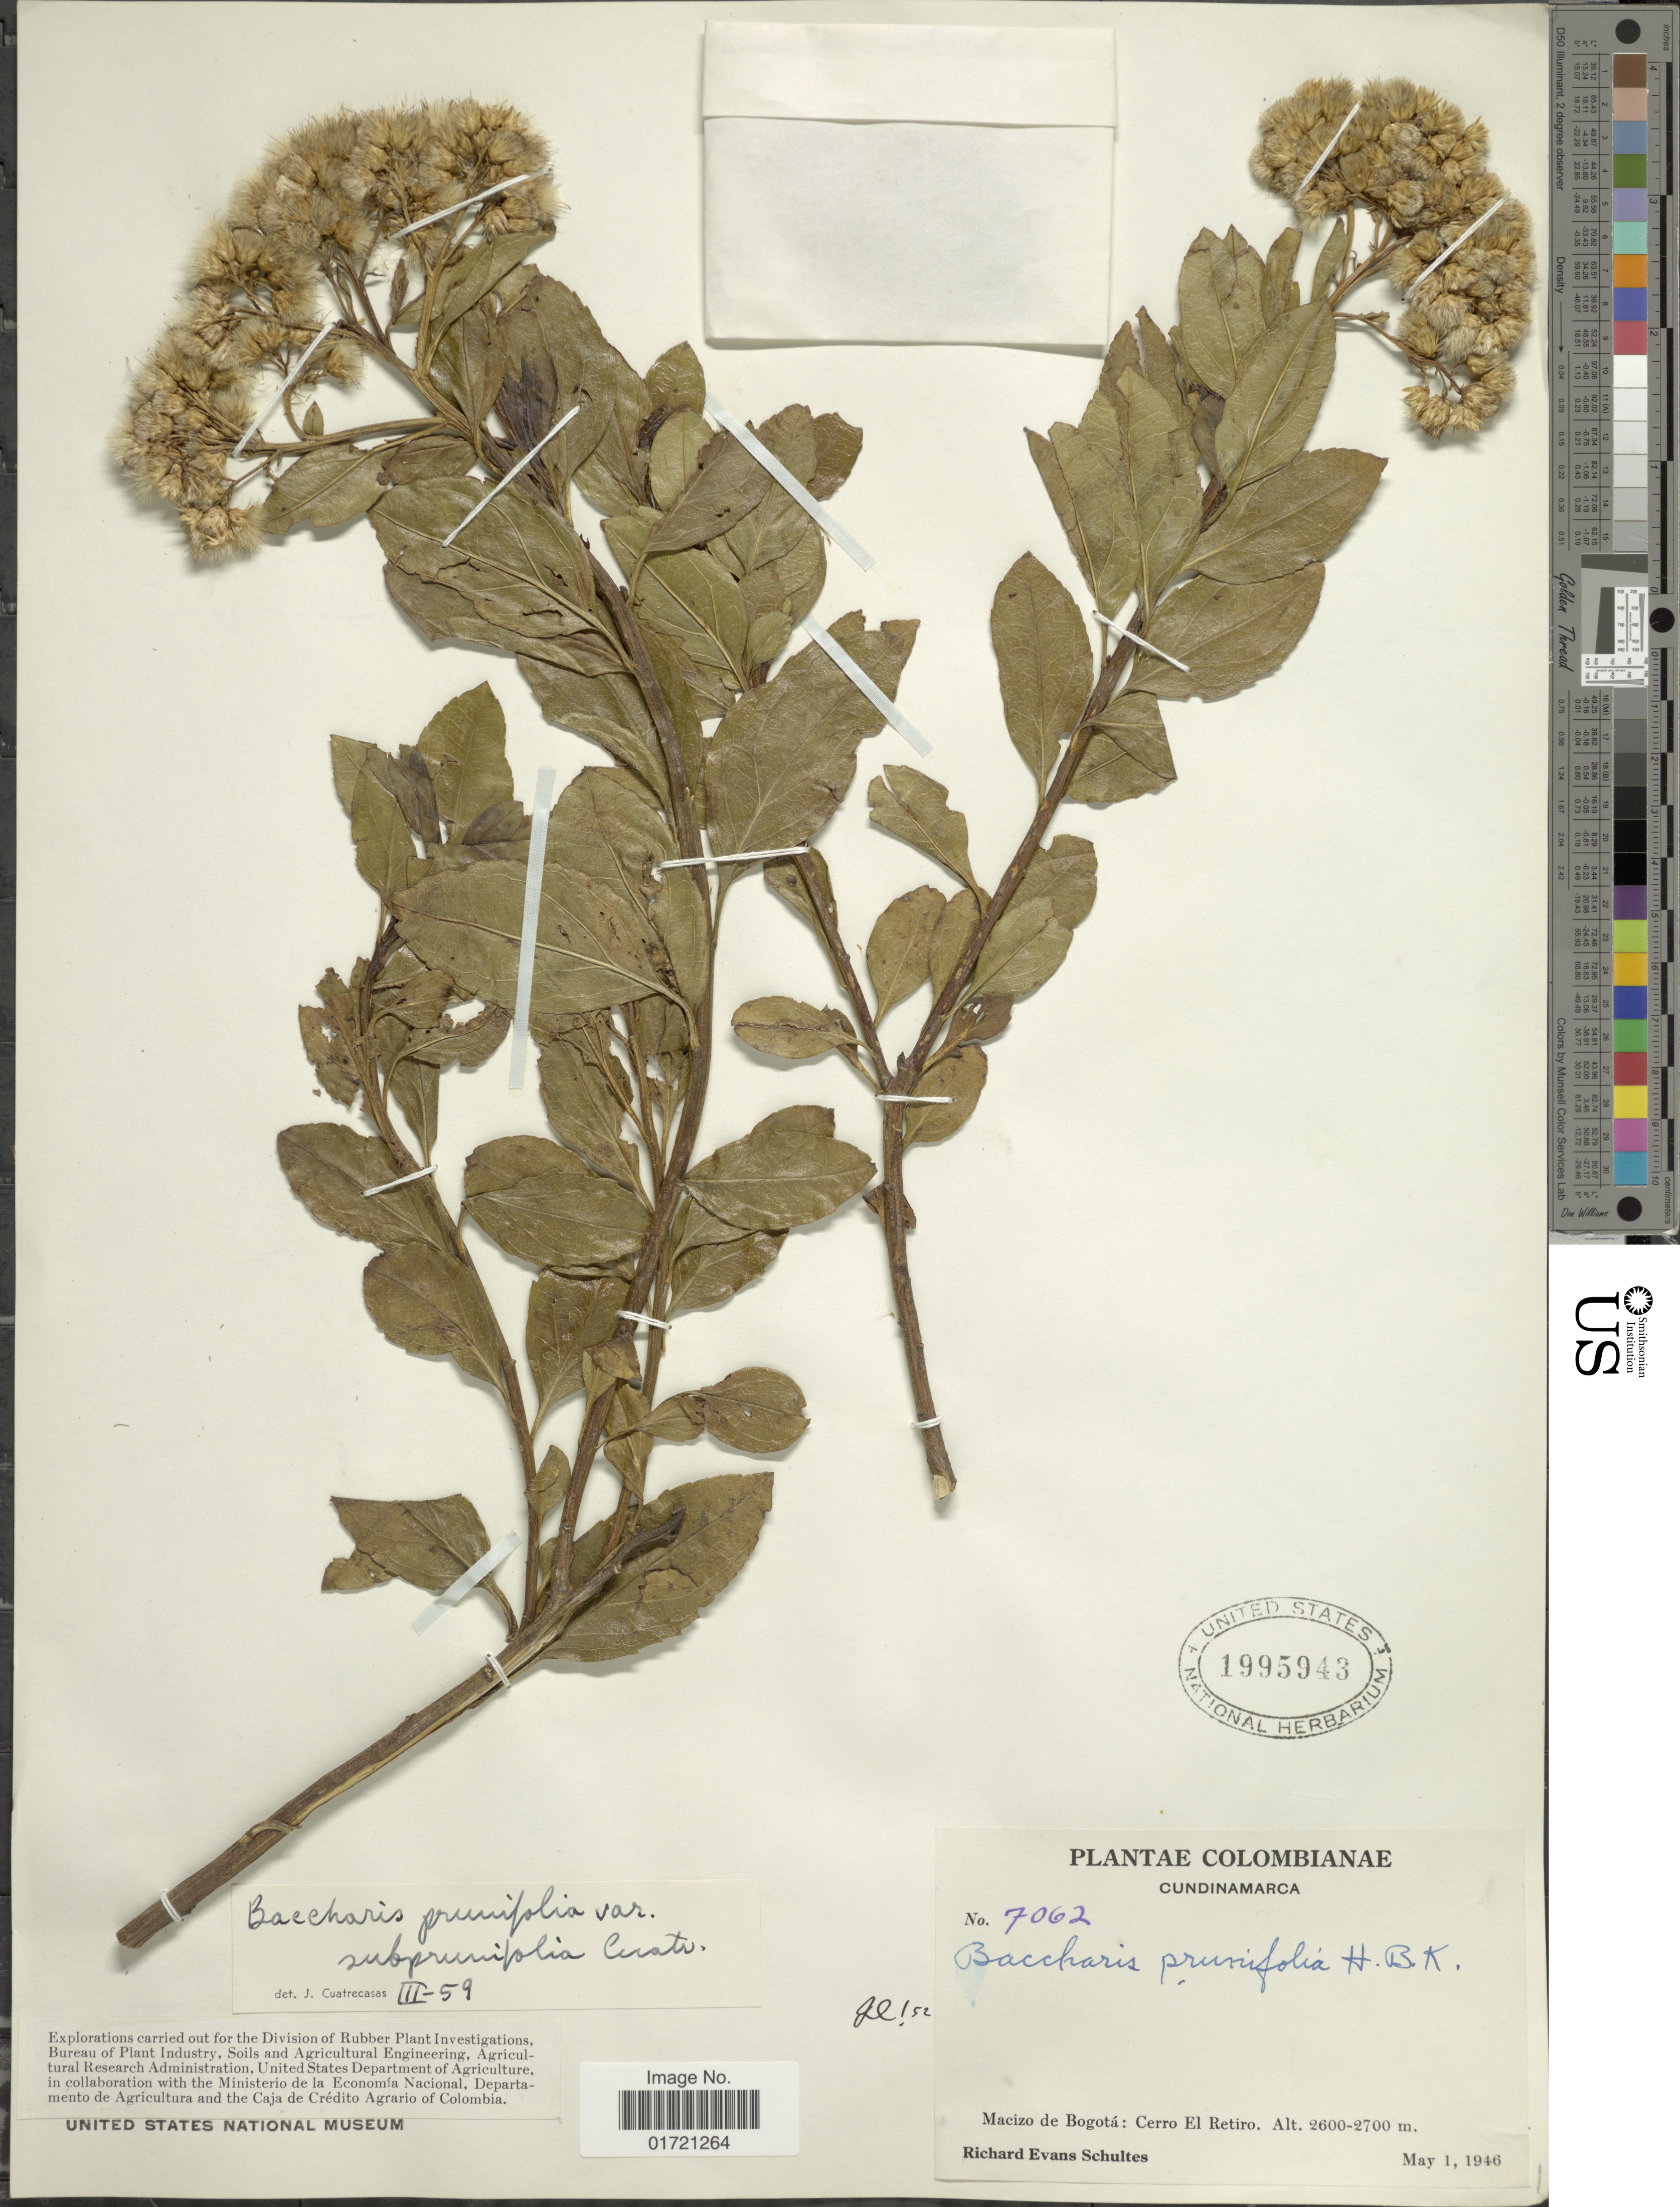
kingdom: Plantae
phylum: Tracheophyta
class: Magnoliopsida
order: Asterales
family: Asteraceae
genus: Baccharis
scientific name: Baccharis prunifolia var. subprunifolia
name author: Cuatrec.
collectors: R. E. Schultes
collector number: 7062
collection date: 1946-05-01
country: Colombia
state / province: Cundinamarca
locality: Macizo de Bogotá: Cerro El Retiro.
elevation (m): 2600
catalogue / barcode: US 1995943